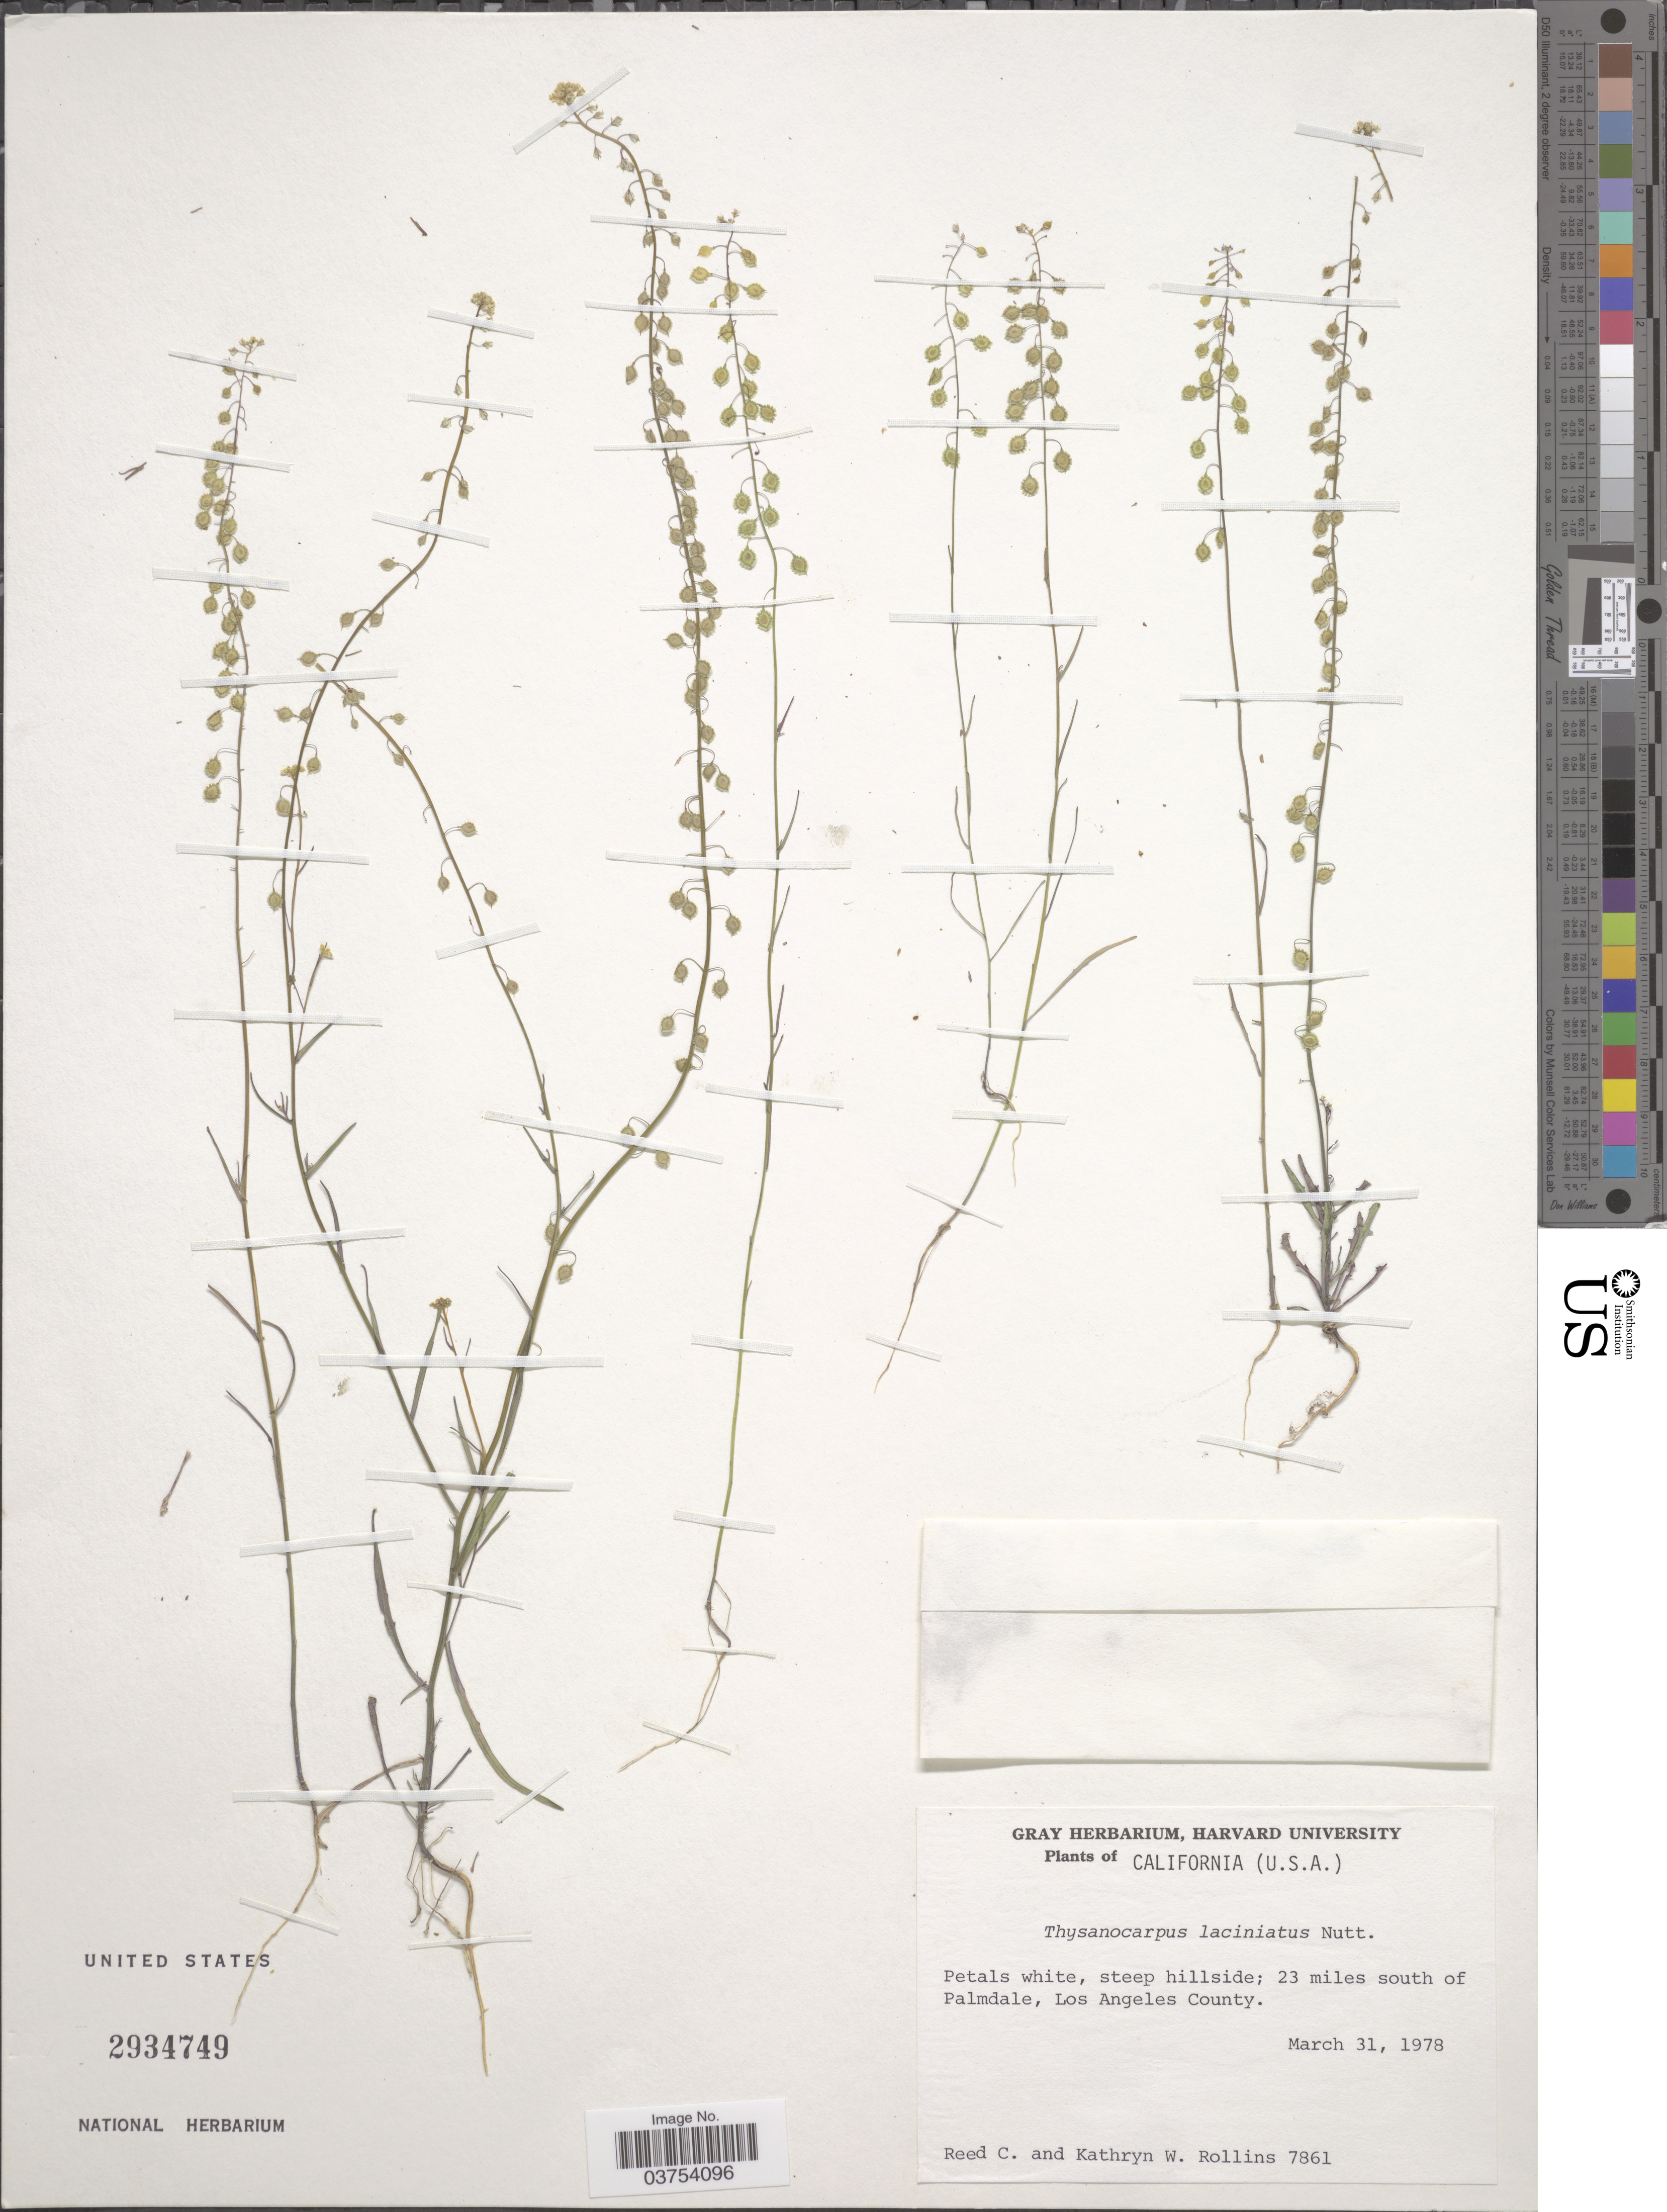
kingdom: Plantae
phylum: Tracheophyta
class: Magnoliopsida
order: Brassicales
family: Brassicaceae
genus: Thysanocarpus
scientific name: Thysanocarpus laciniatus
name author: Nutt. in Torr. & A. Gray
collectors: R. C. Rollins & K. W. Rollins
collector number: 7861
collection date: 1978-03-31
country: United States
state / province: California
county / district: Los Angeles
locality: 23 miles south of Palmdale, Los Angeles County.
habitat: steep hillside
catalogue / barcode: US 2934749